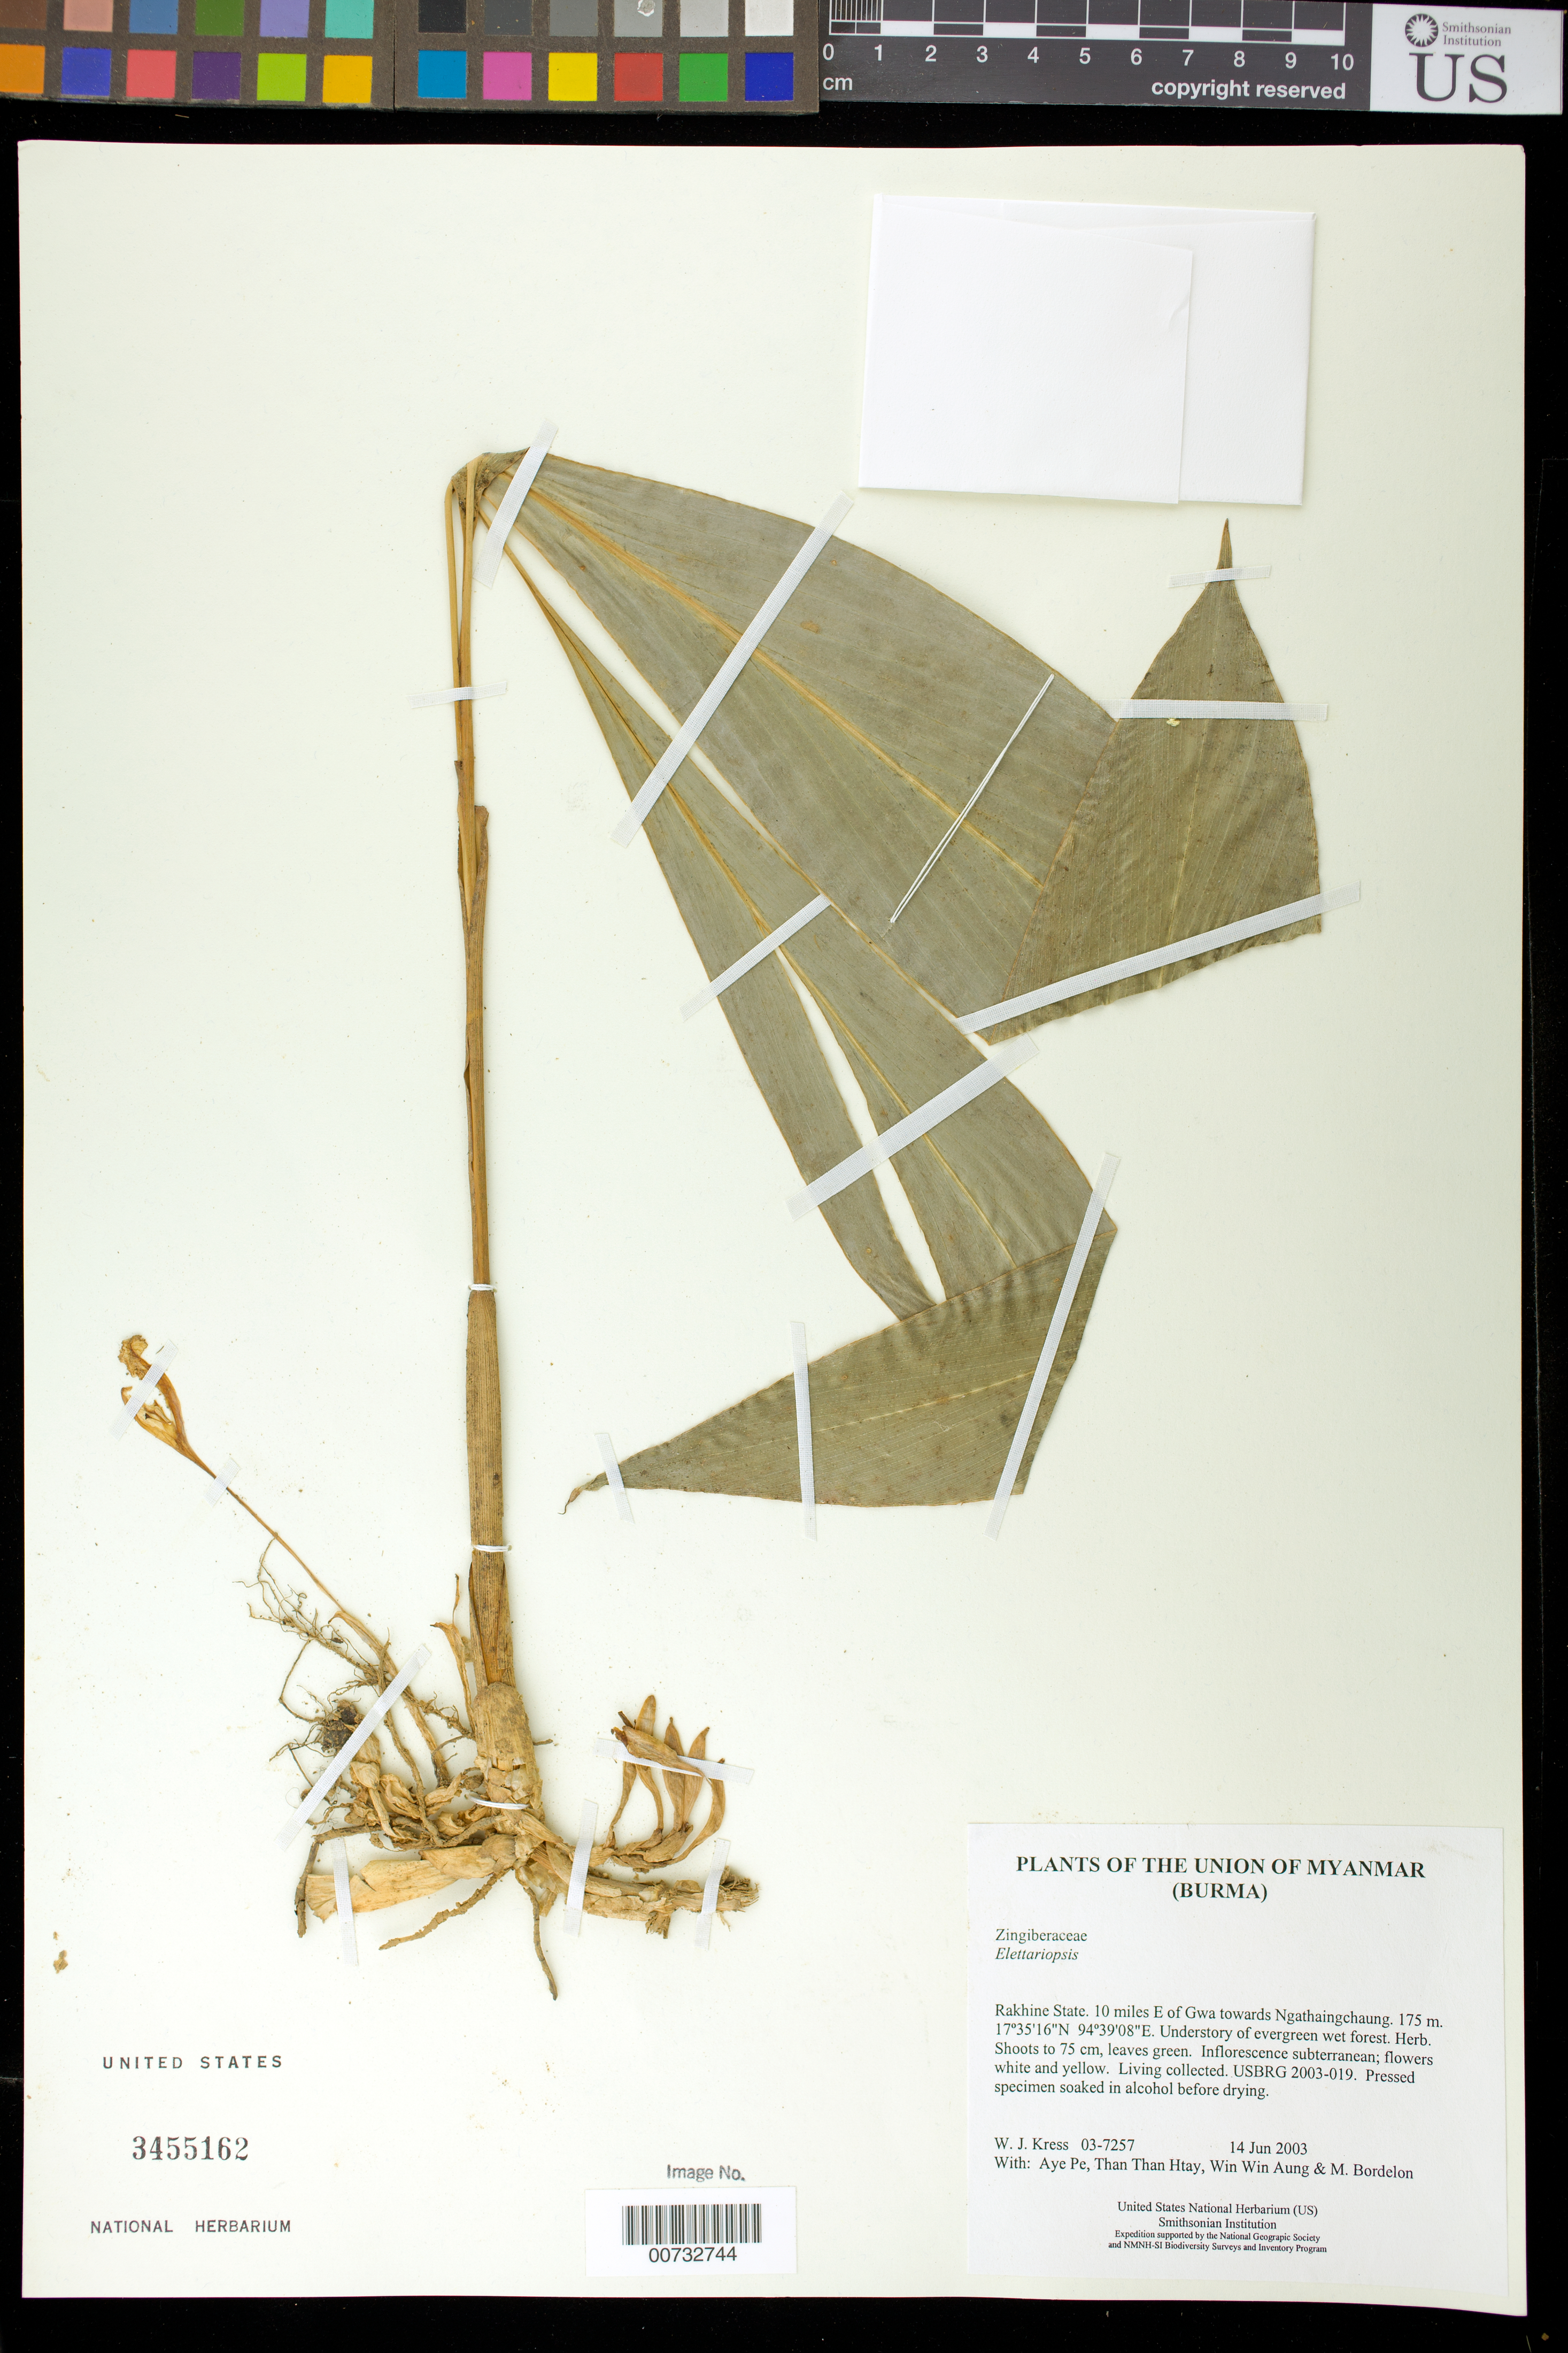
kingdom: Plantae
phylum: Tracheophyta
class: Liliopsida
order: Zingiberales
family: Zingiberaceae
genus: Amomum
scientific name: Amomum sp.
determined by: Strong, M. T., (US), Smithsonian Institution - National Museum of Natural History (UNITED STATES)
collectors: W. J. Kress, Aye Pe, Than Than Htay, Win Win Aung & M. Bordelon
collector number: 03-7257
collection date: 2003-06-14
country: Myanmar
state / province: Rakhine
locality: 10 miles E of Gwa towards Ngathaingchaung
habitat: Understory of evergreen wet forest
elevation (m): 175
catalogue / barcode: US 3455162